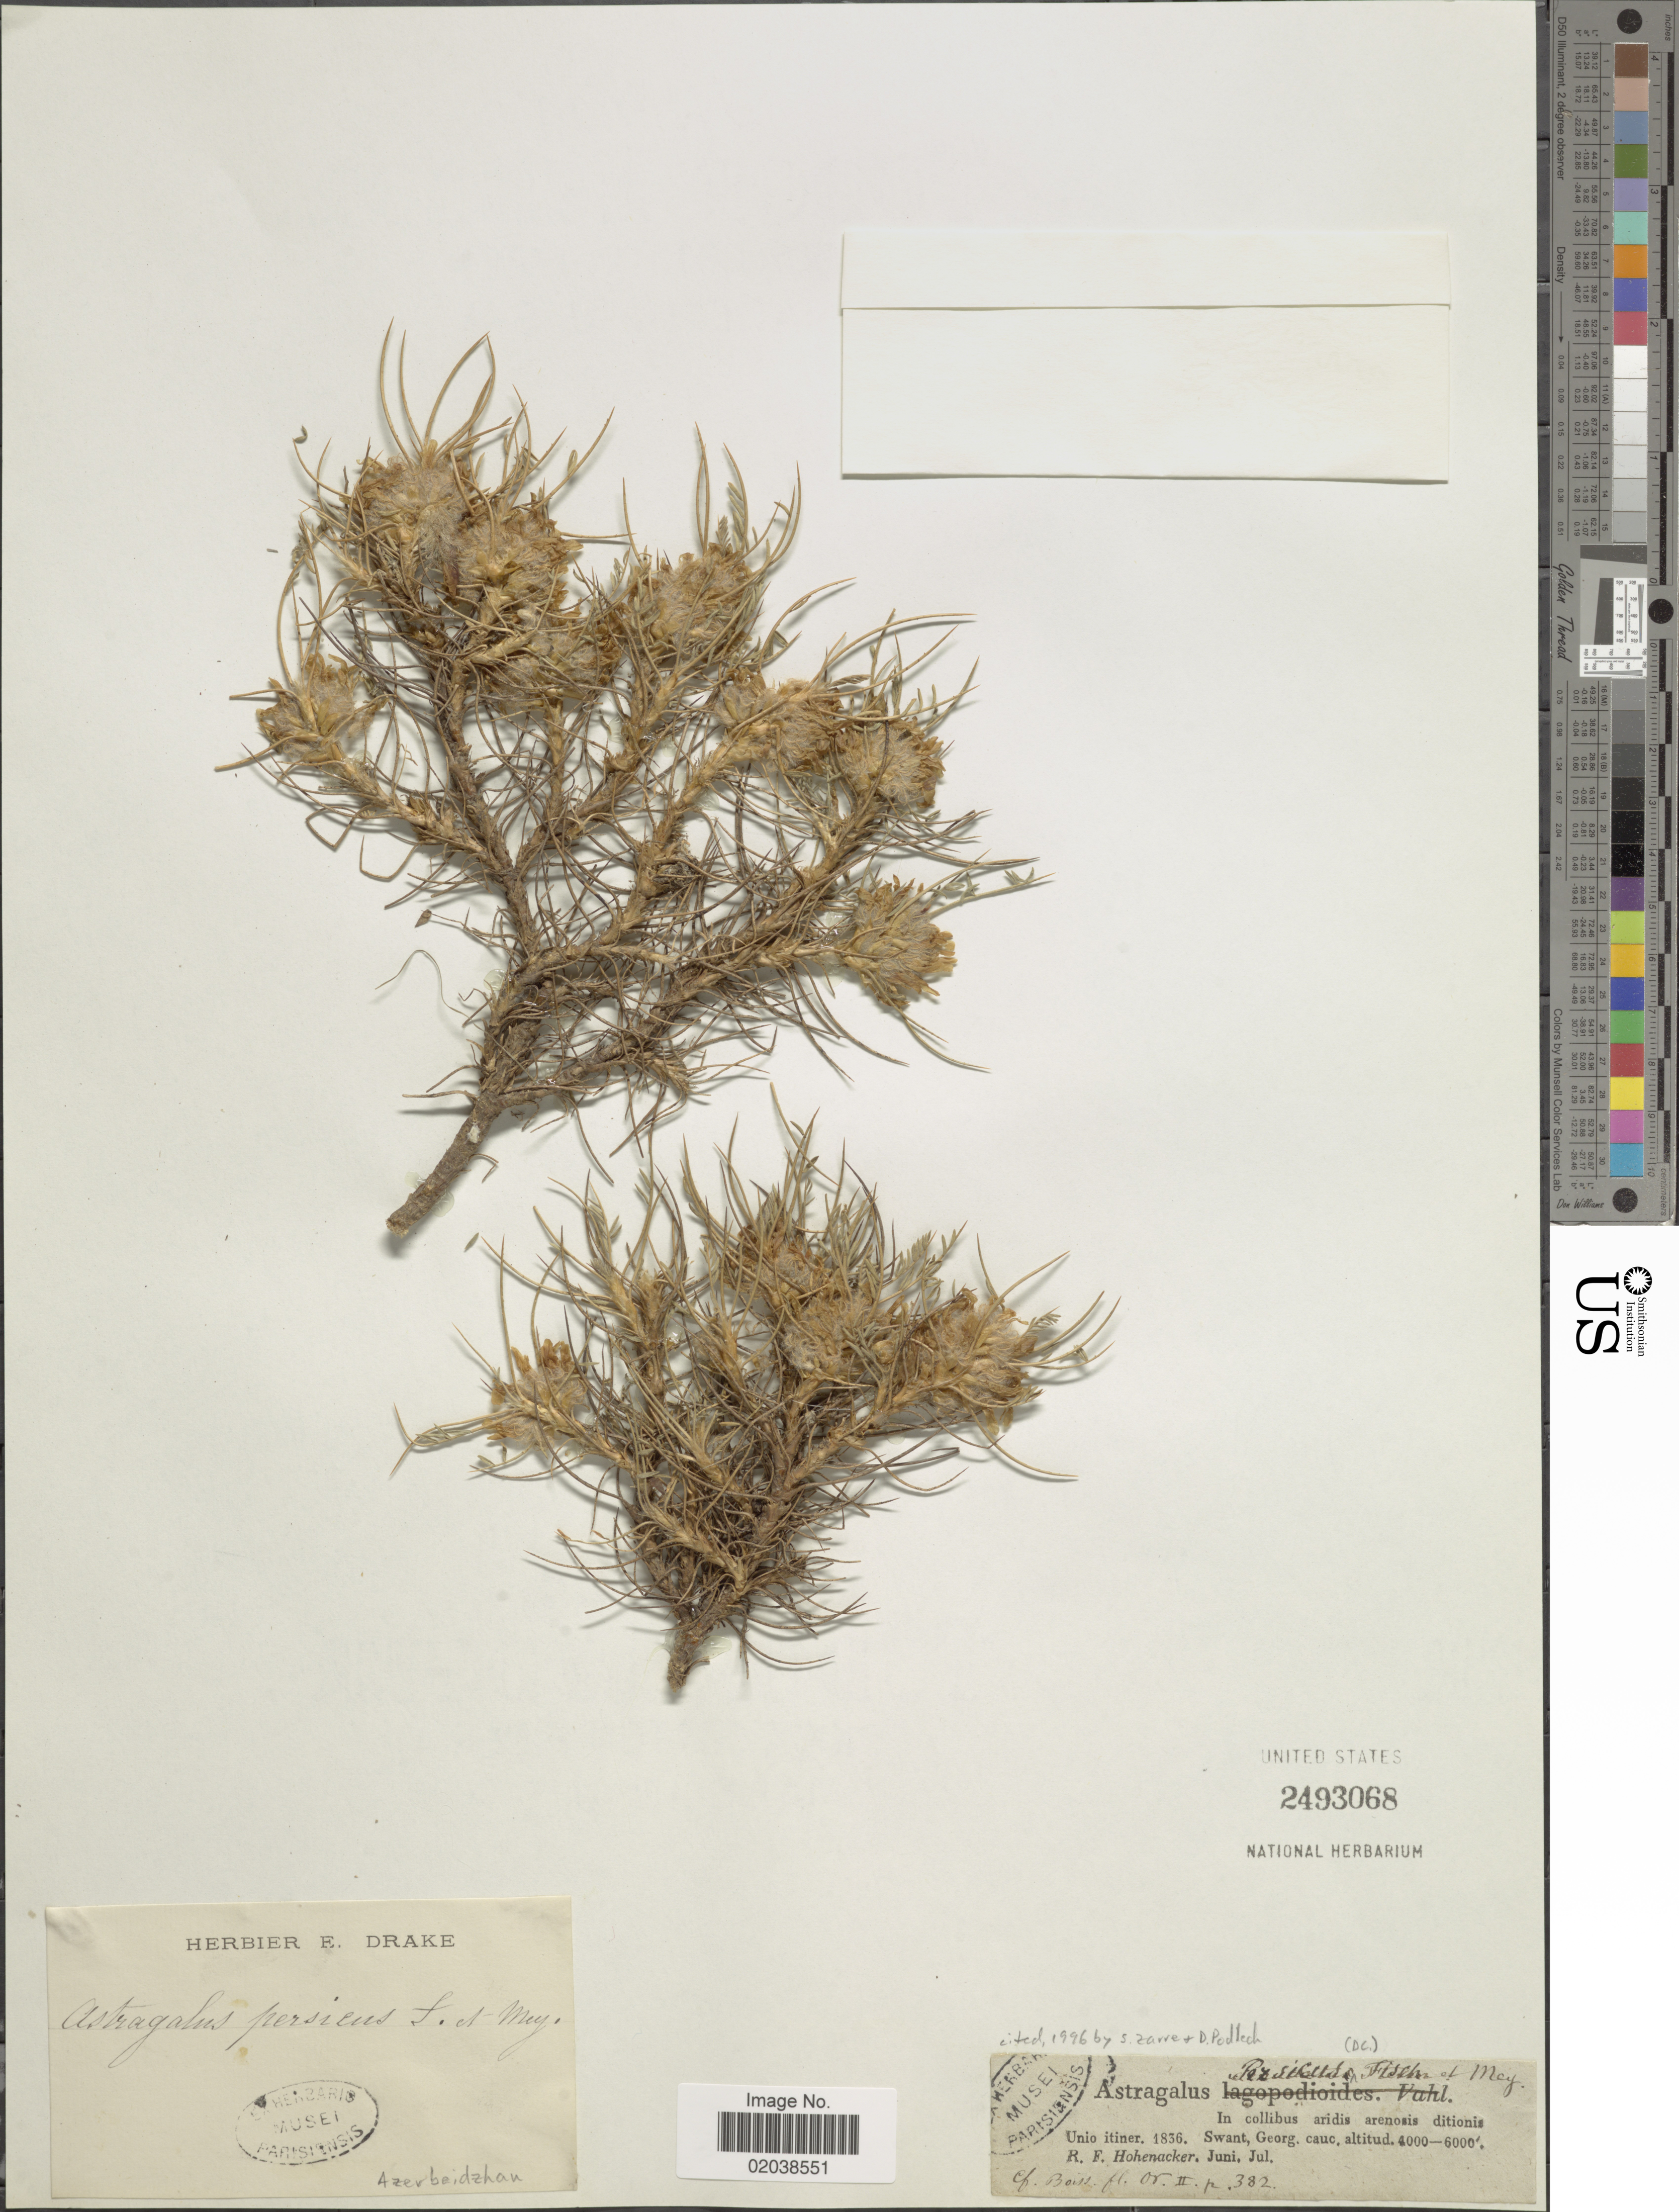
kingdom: Plantae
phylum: Tracheophyta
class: Magnoliopsida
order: Fabales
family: Fabaceae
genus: Astragalus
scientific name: Astragalus persicus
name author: Fischer & Meyer ex Bunge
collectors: R. F. Hohenacker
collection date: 1836-06/1836-07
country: Azerbaijan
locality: Azerbeidzhan. Unio itiner. in collibus aridis arenosis ditionis Swant Georg. cauc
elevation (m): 1219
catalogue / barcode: US 2493068